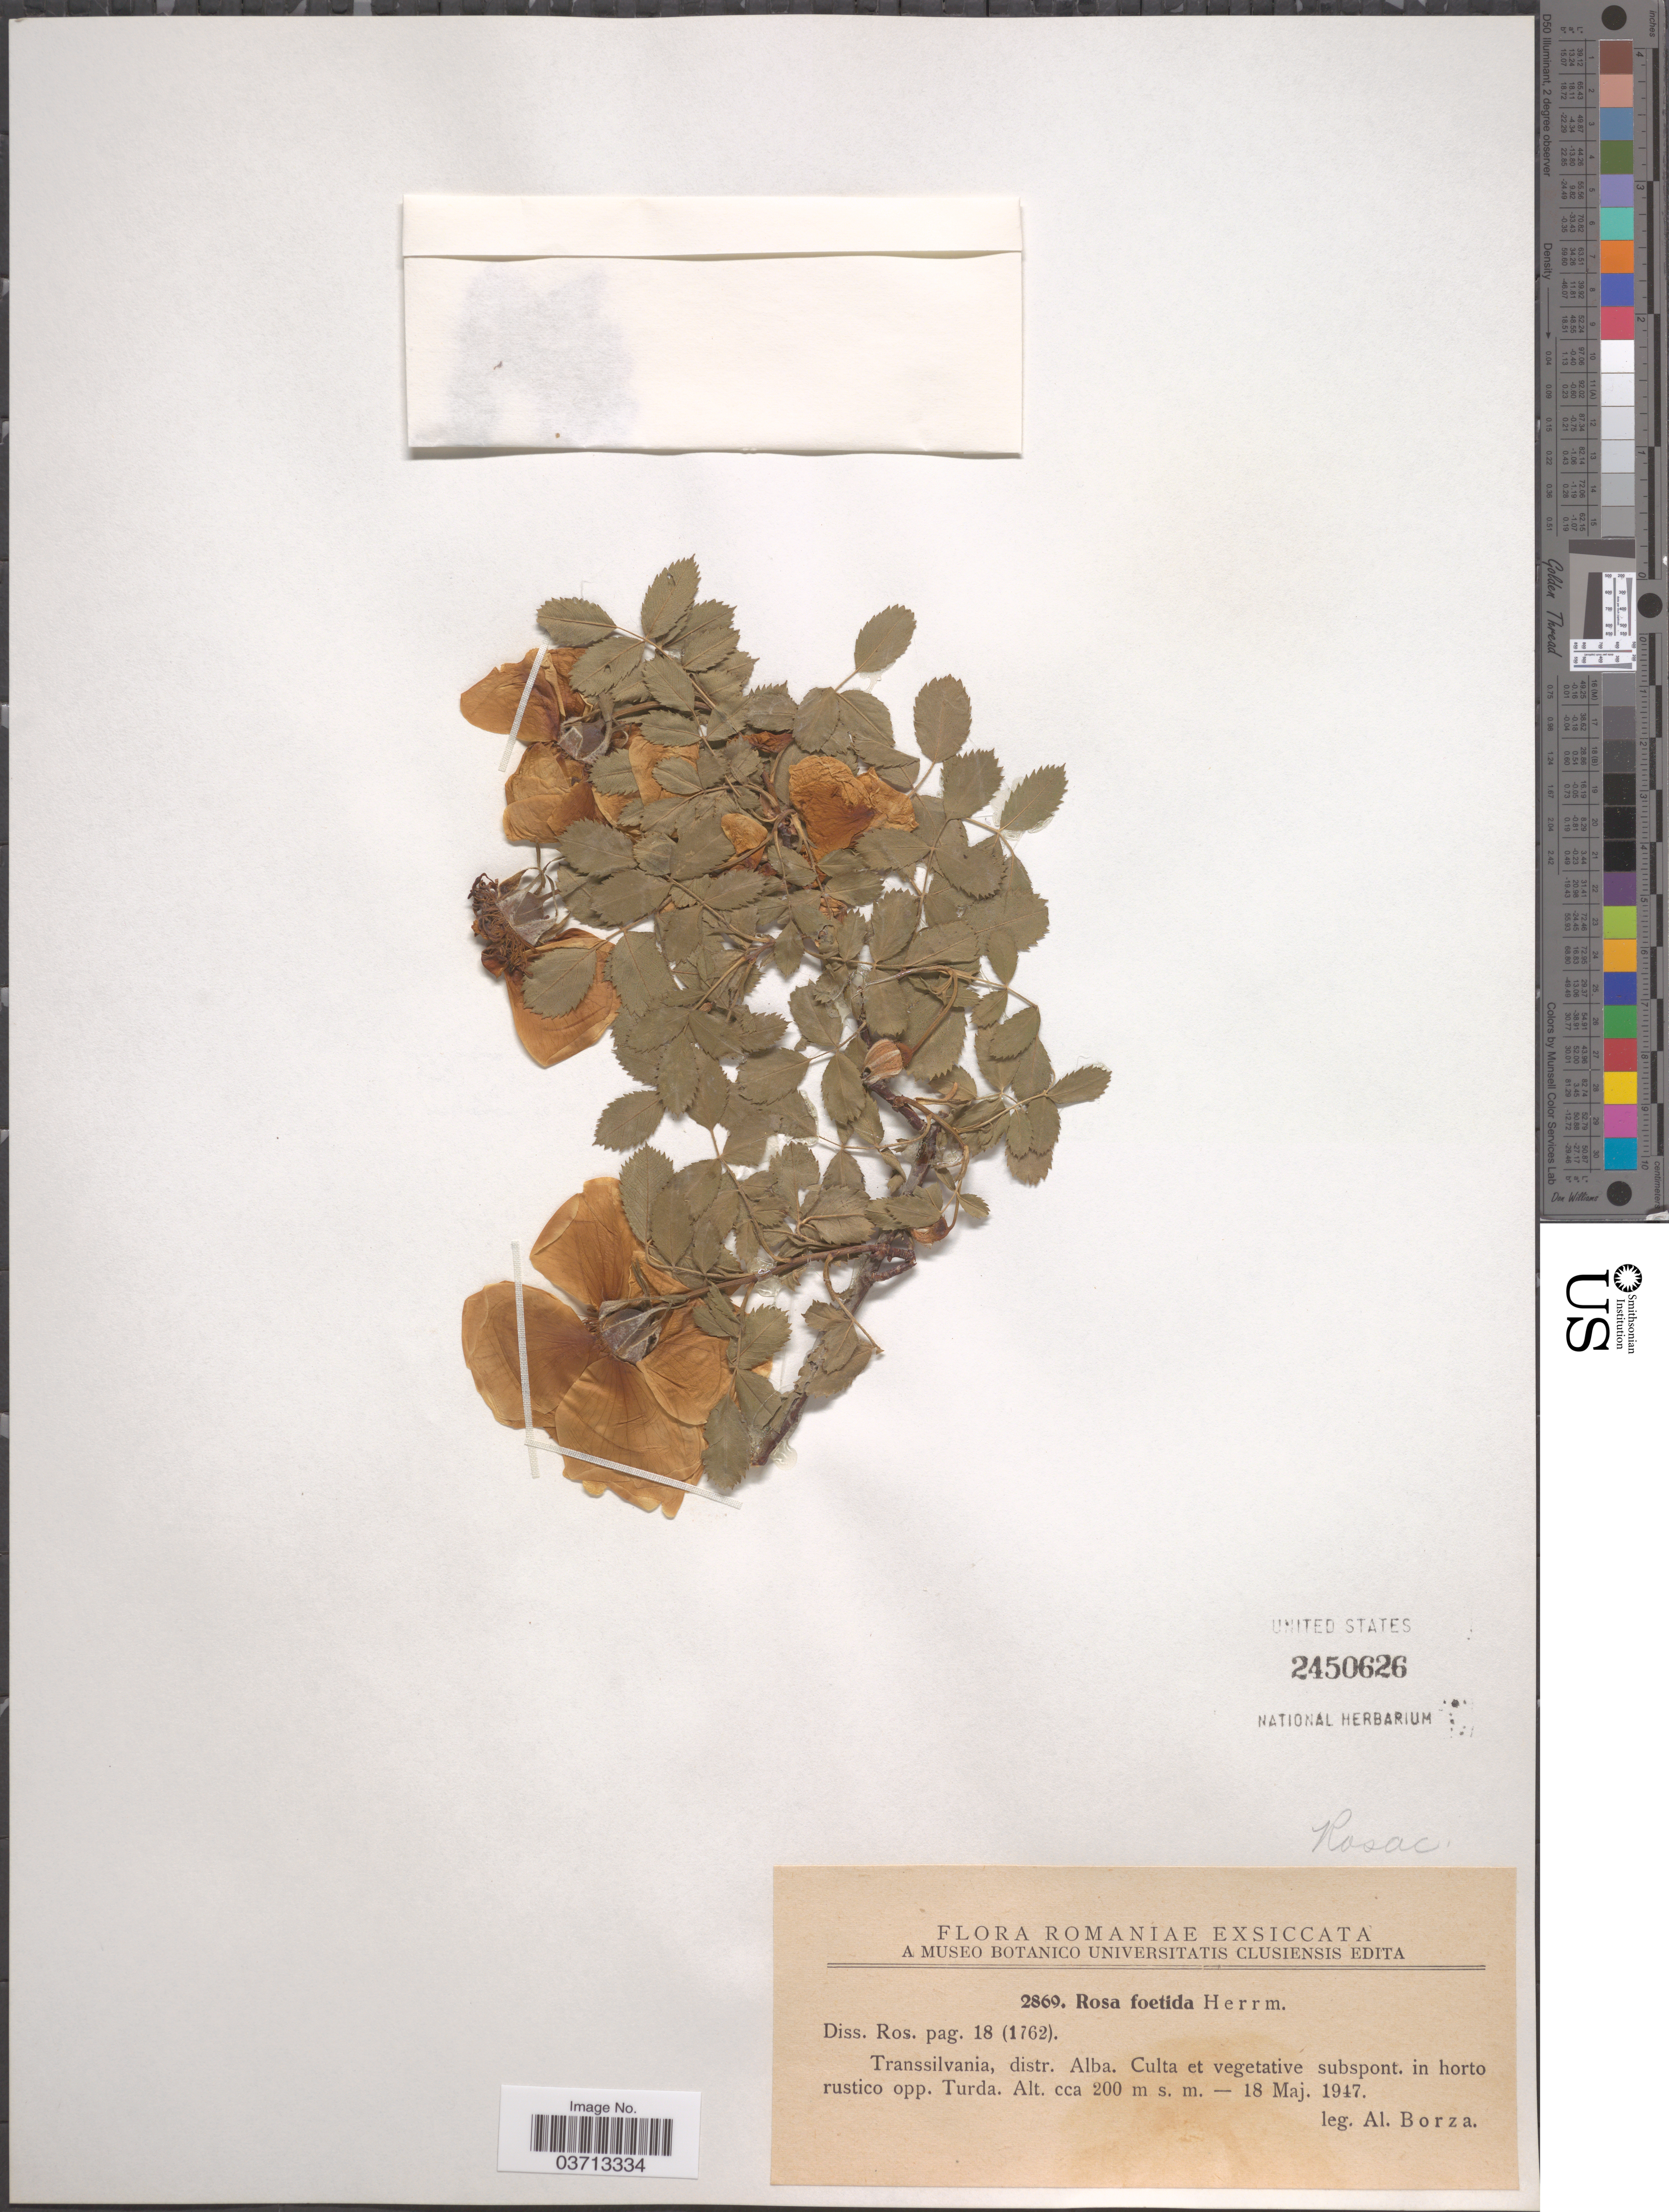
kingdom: Plantae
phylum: Tracheophyta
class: Magnoliopsida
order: Rosales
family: Rosaceae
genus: Rosa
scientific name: Rosa eglanteria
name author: L.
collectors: A. Borza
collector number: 2869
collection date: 1947-05-18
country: Romania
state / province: Alba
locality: Transsilvania, distr. Alba. Culta et vegetative subspont. in horto rustico opp. Turda.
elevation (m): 200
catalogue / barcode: US 2450626